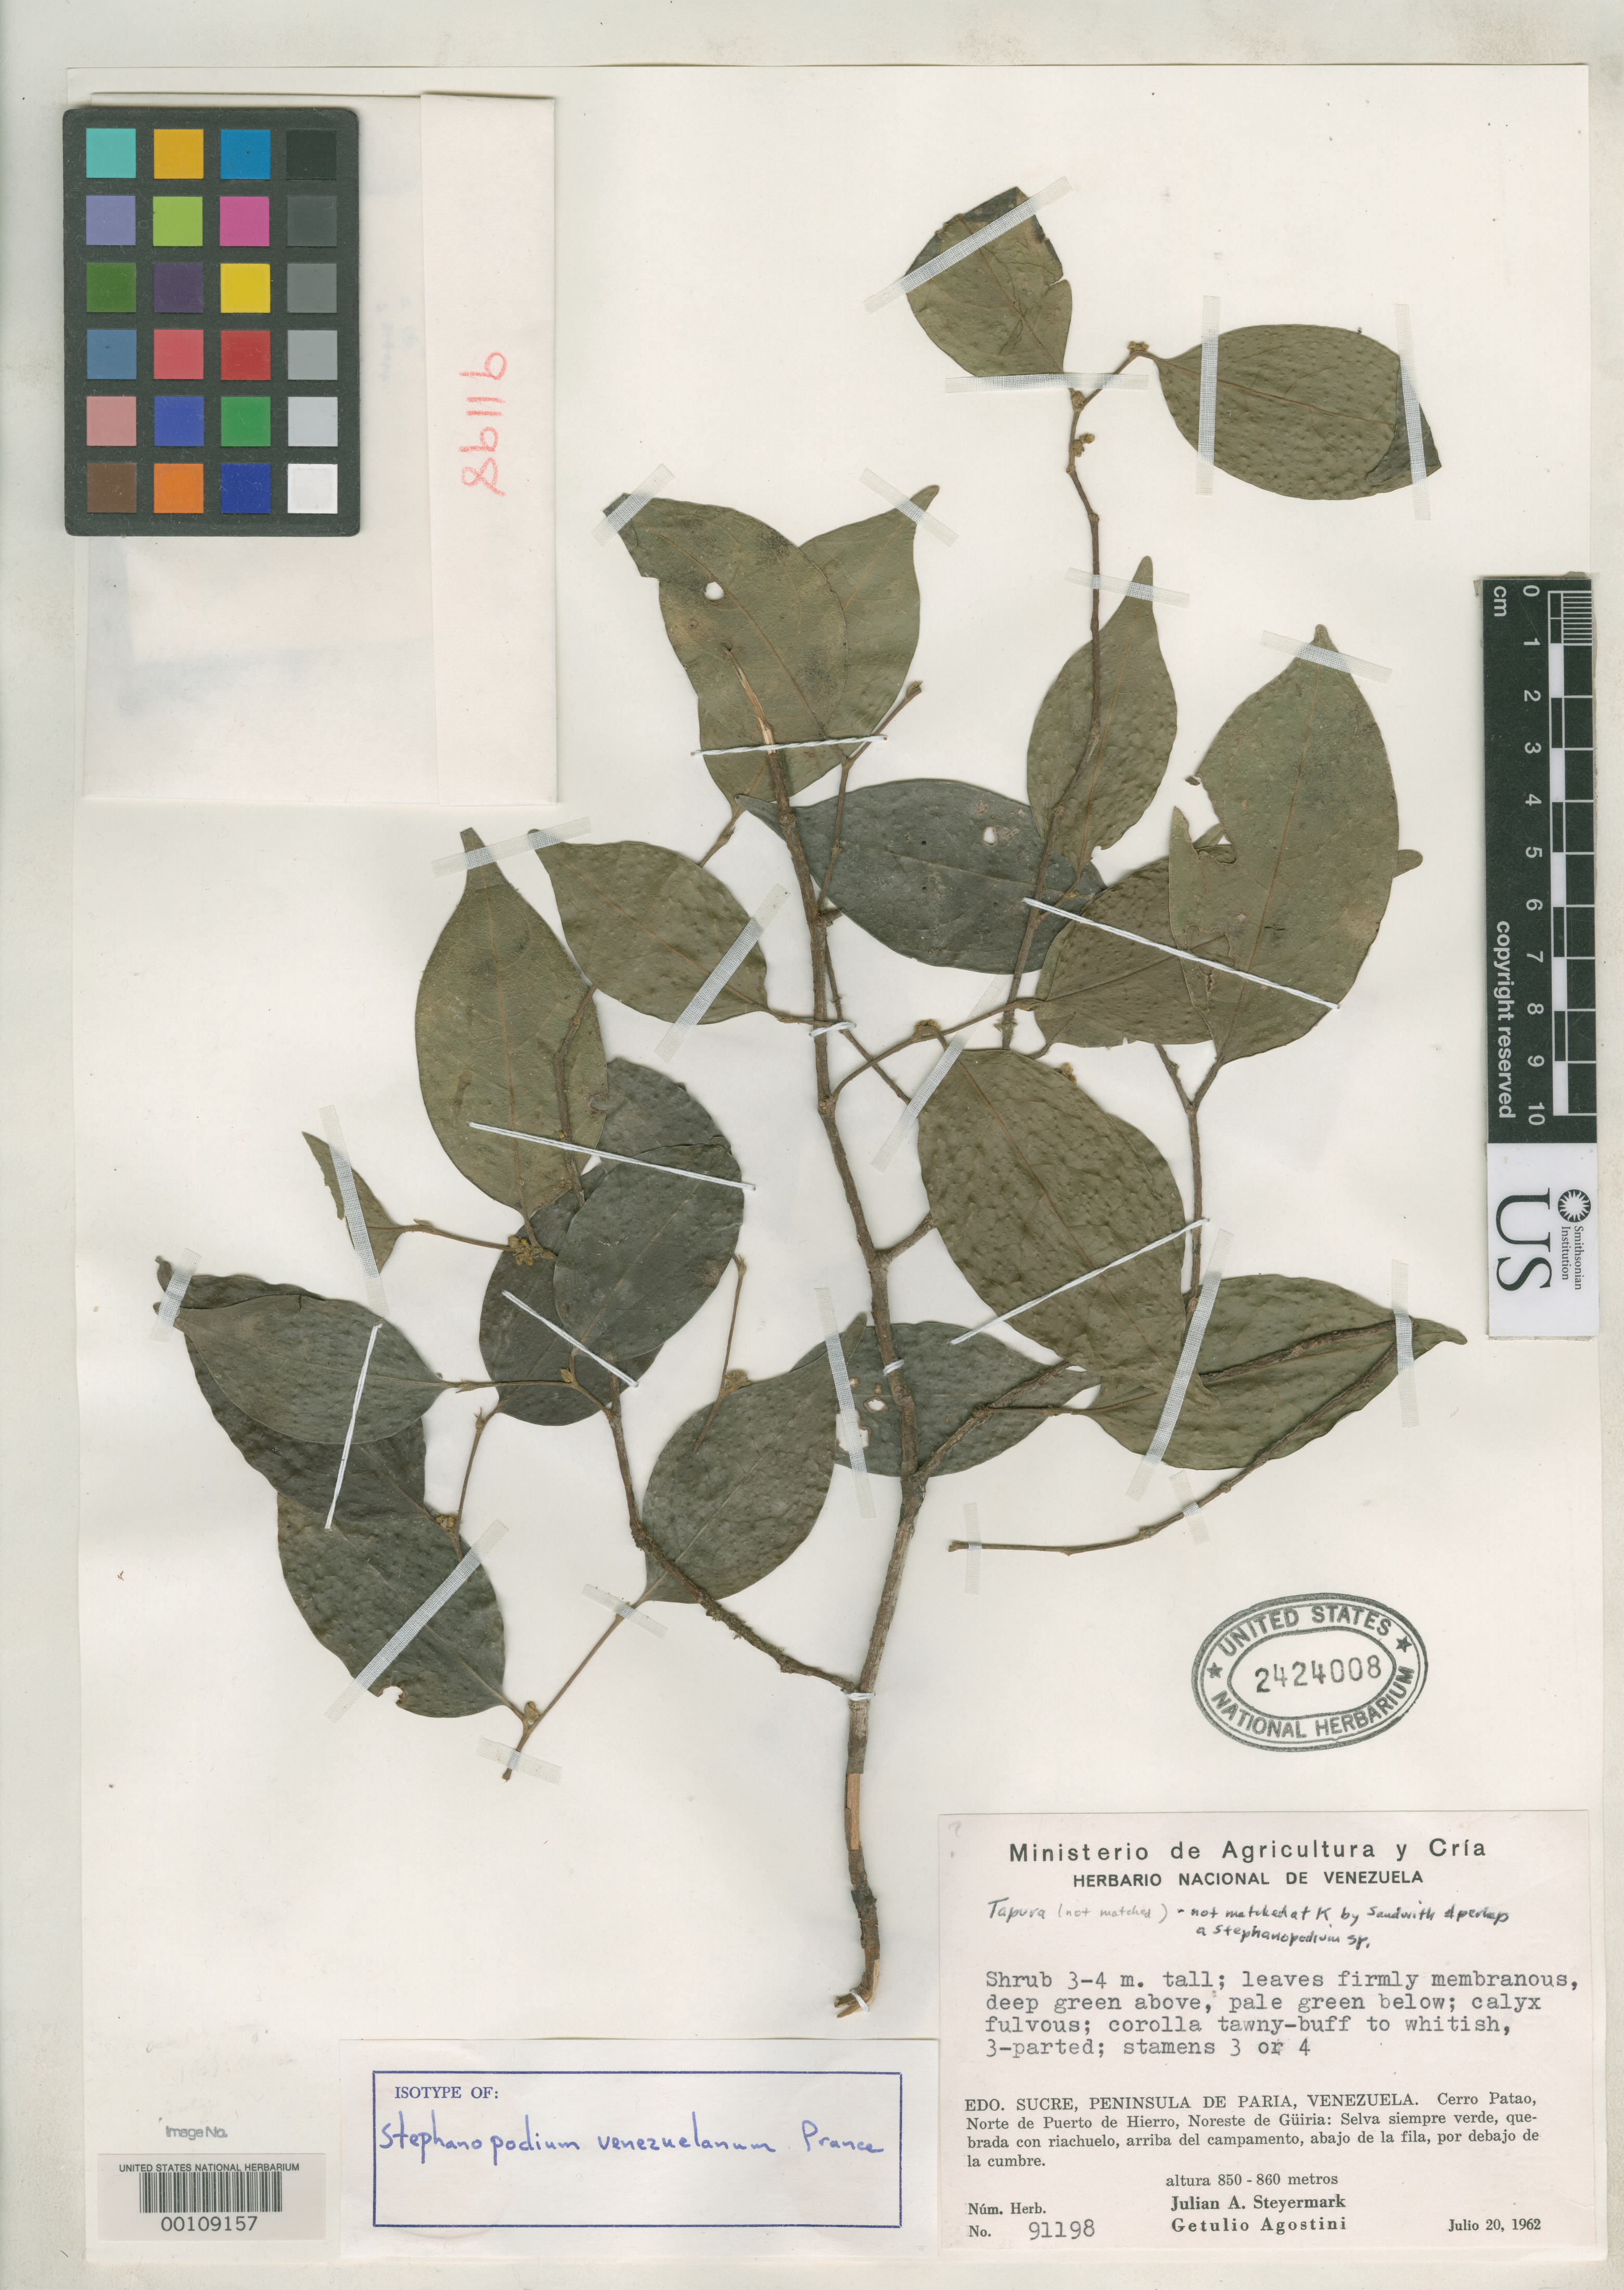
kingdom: Plantae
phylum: Tracheophyta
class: Magnoliopsida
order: Malpighiales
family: Dichapetalaceae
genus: Stephanopodium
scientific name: Stephanopodium venezuelanum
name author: Prance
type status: Isotype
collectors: J. Steyermark & G. Agostini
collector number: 91198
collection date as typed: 20 Jul 1962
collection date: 1962-07-20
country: Venezuela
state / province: Sucre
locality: Peninsula de Paria, cerro patao, N Puerto de Hierro, NE de Guiria.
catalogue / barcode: US 2424008